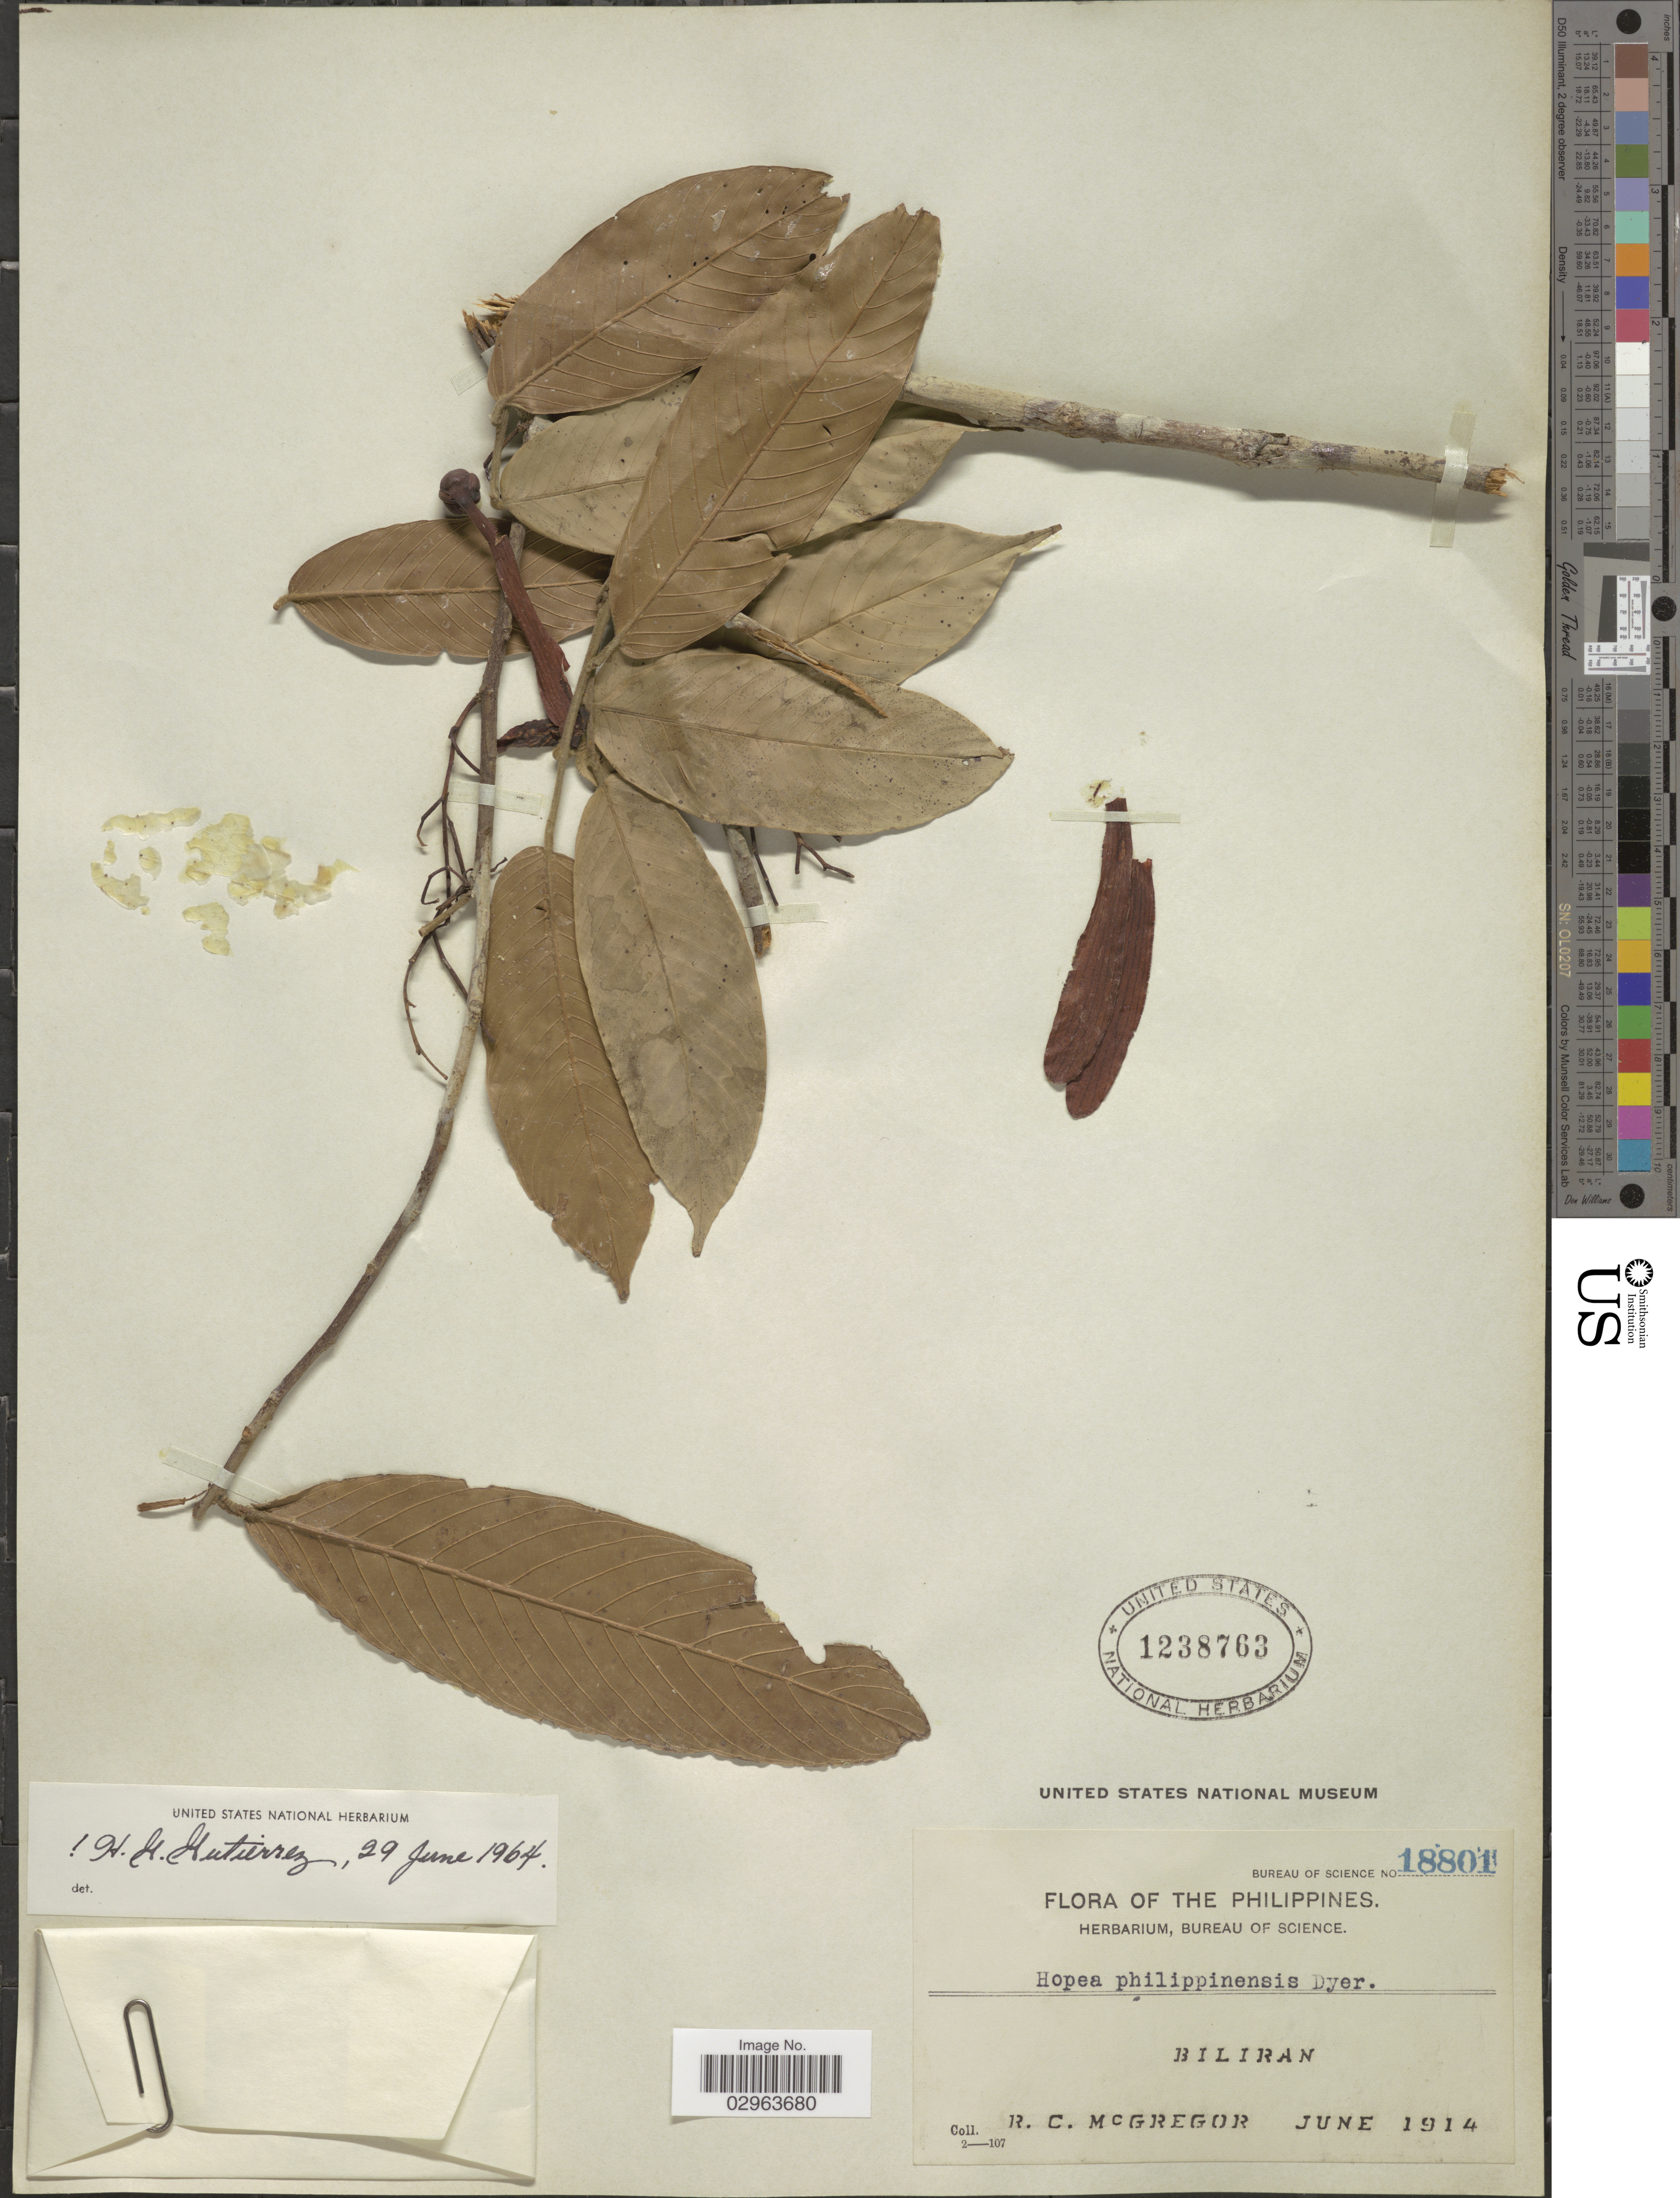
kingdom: Plantae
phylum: Tracheophyta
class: Magnoliopsida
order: Malvales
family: Dipterocarpaceae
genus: Hopea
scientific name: Hopea philippinensis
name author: Dyer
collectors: R. C. McGregor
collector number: Bureau of Science 18801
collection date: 1914-06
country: Philippines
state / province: Eastern Visayas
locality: Biliran.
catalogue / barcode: US 1238763